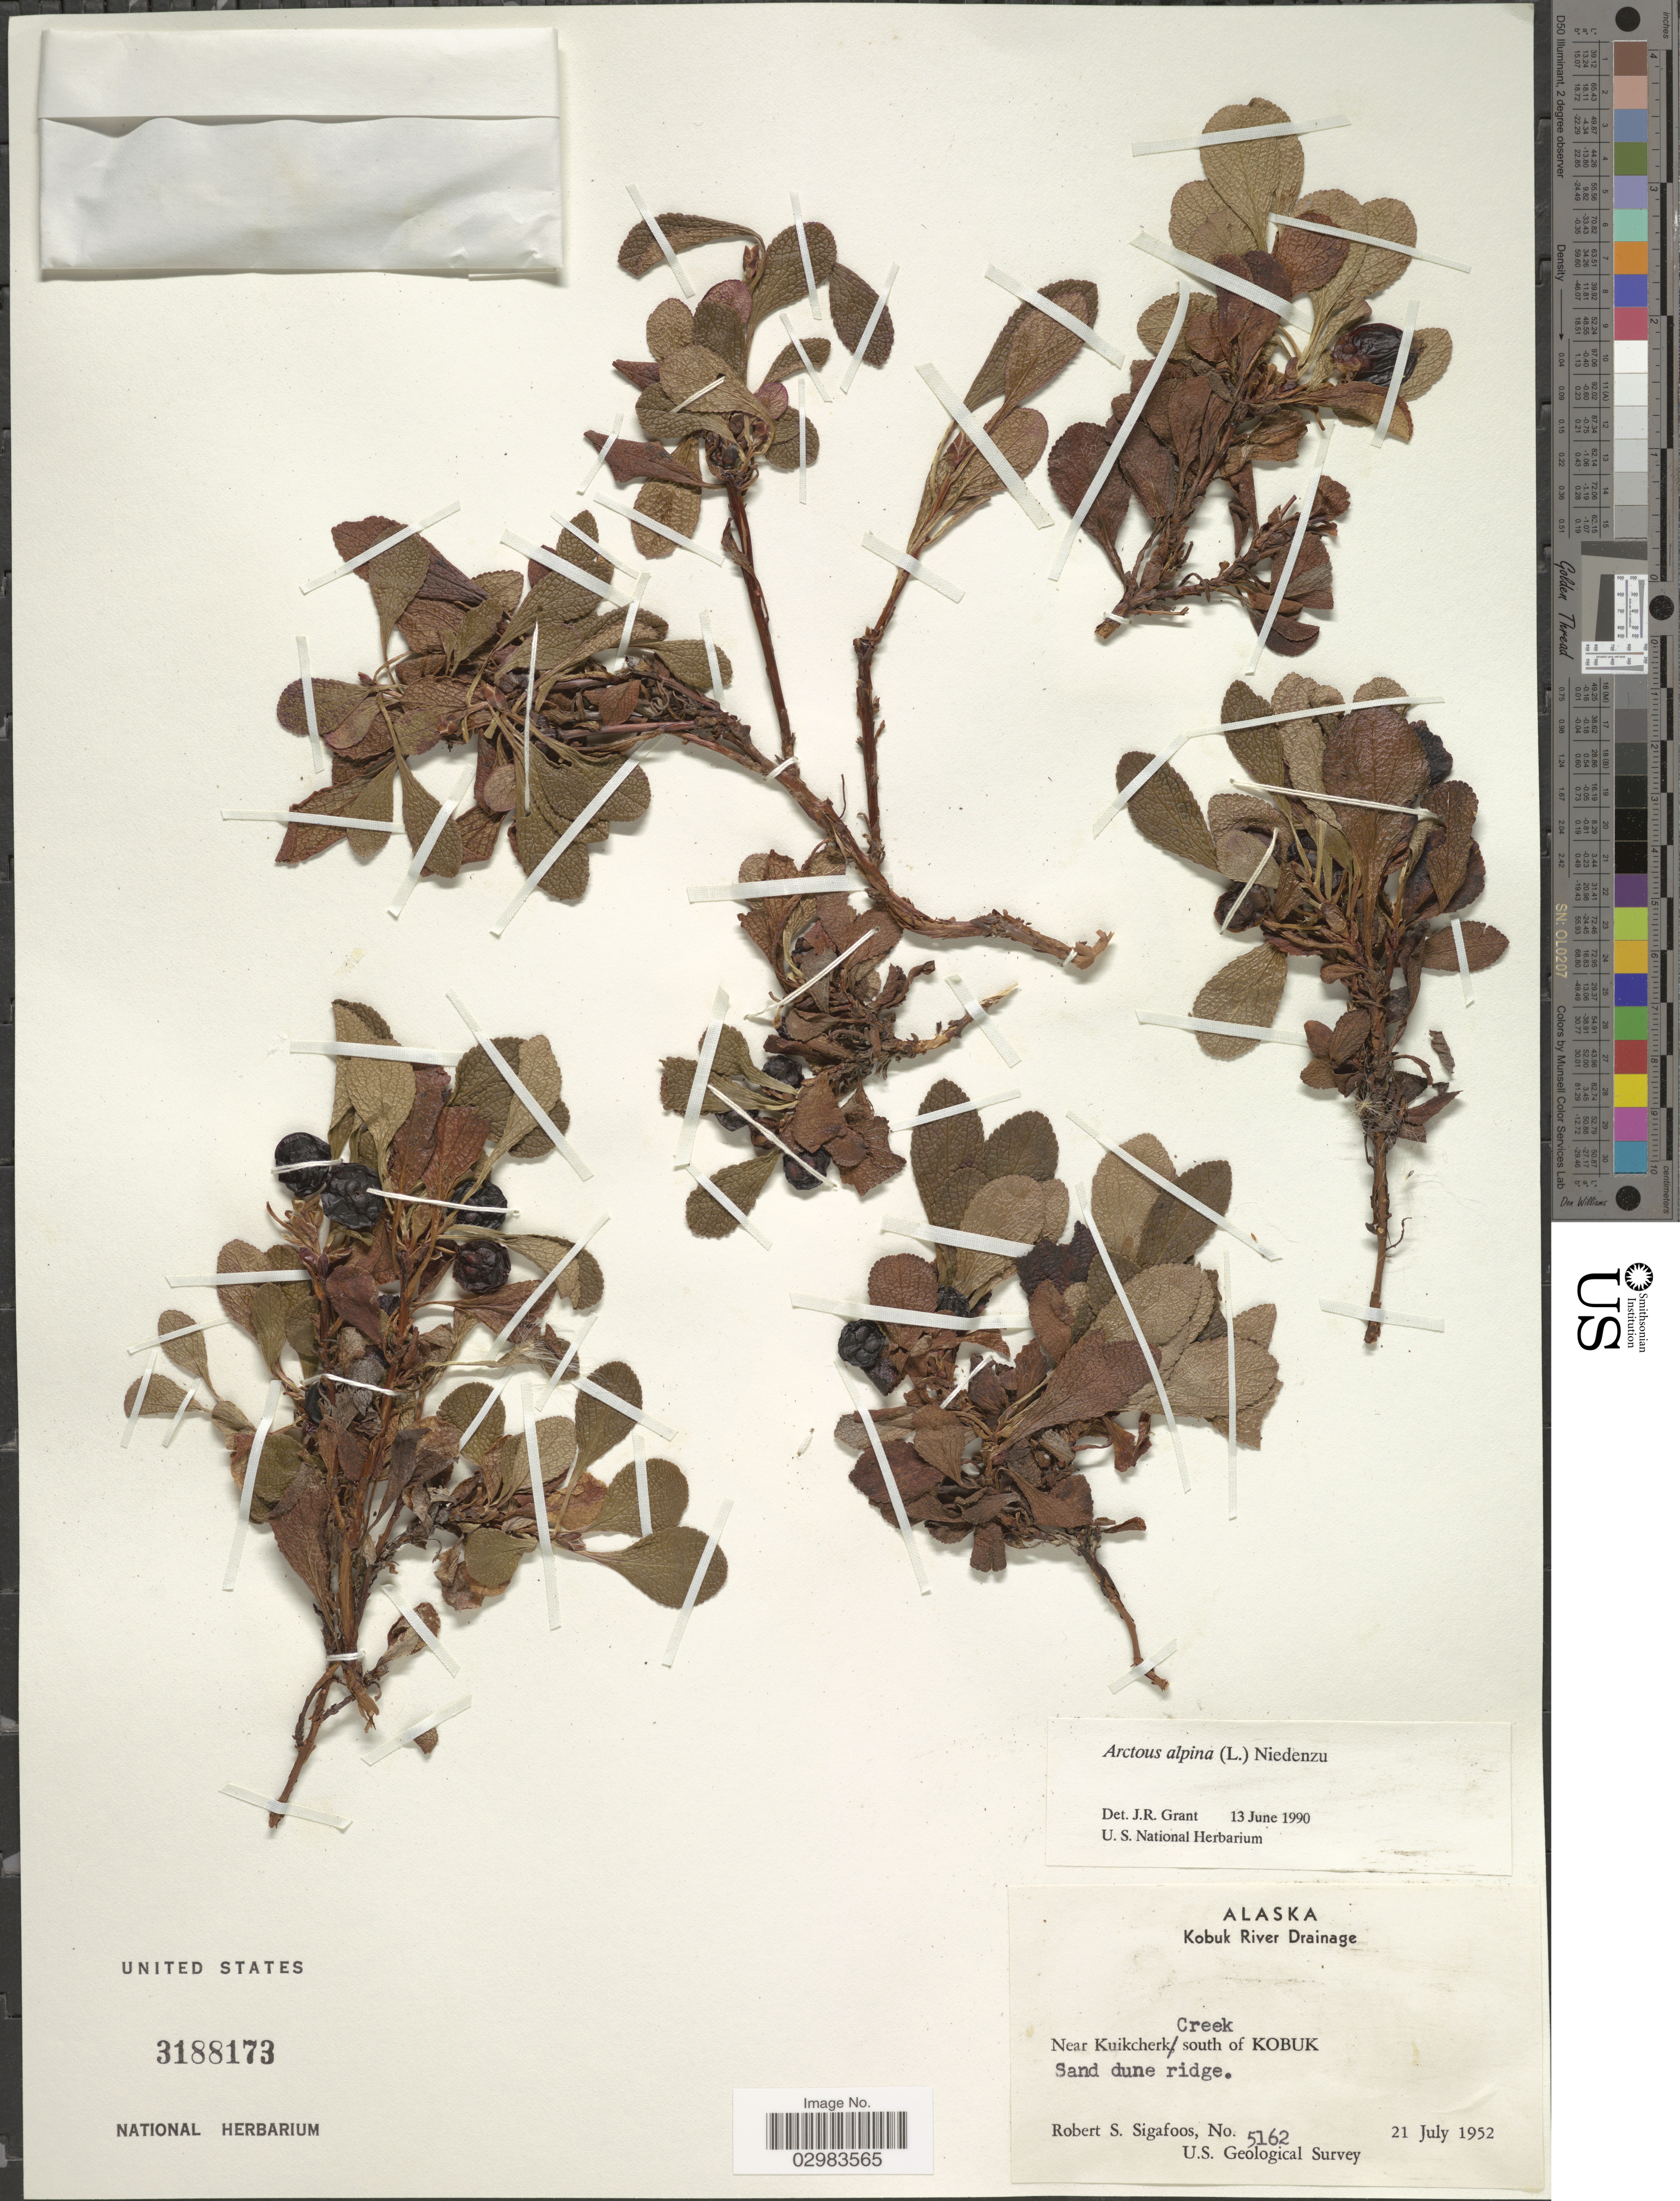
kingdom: Plantae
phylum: Tracheophyta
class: Magnoliopsida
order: Ericales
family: Ericaceae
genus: Arctostaphylos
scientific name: Arctostaphylos alpina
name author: (L.) Spreng.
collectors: R. Sigafoos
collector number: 5162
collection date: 1952-07-21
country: United States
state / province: Alaska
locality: Kobuk River Drainage, Near Kuikcherk Creek, south of Kobuk, Sand dune ridge.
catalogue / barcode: US 3188173